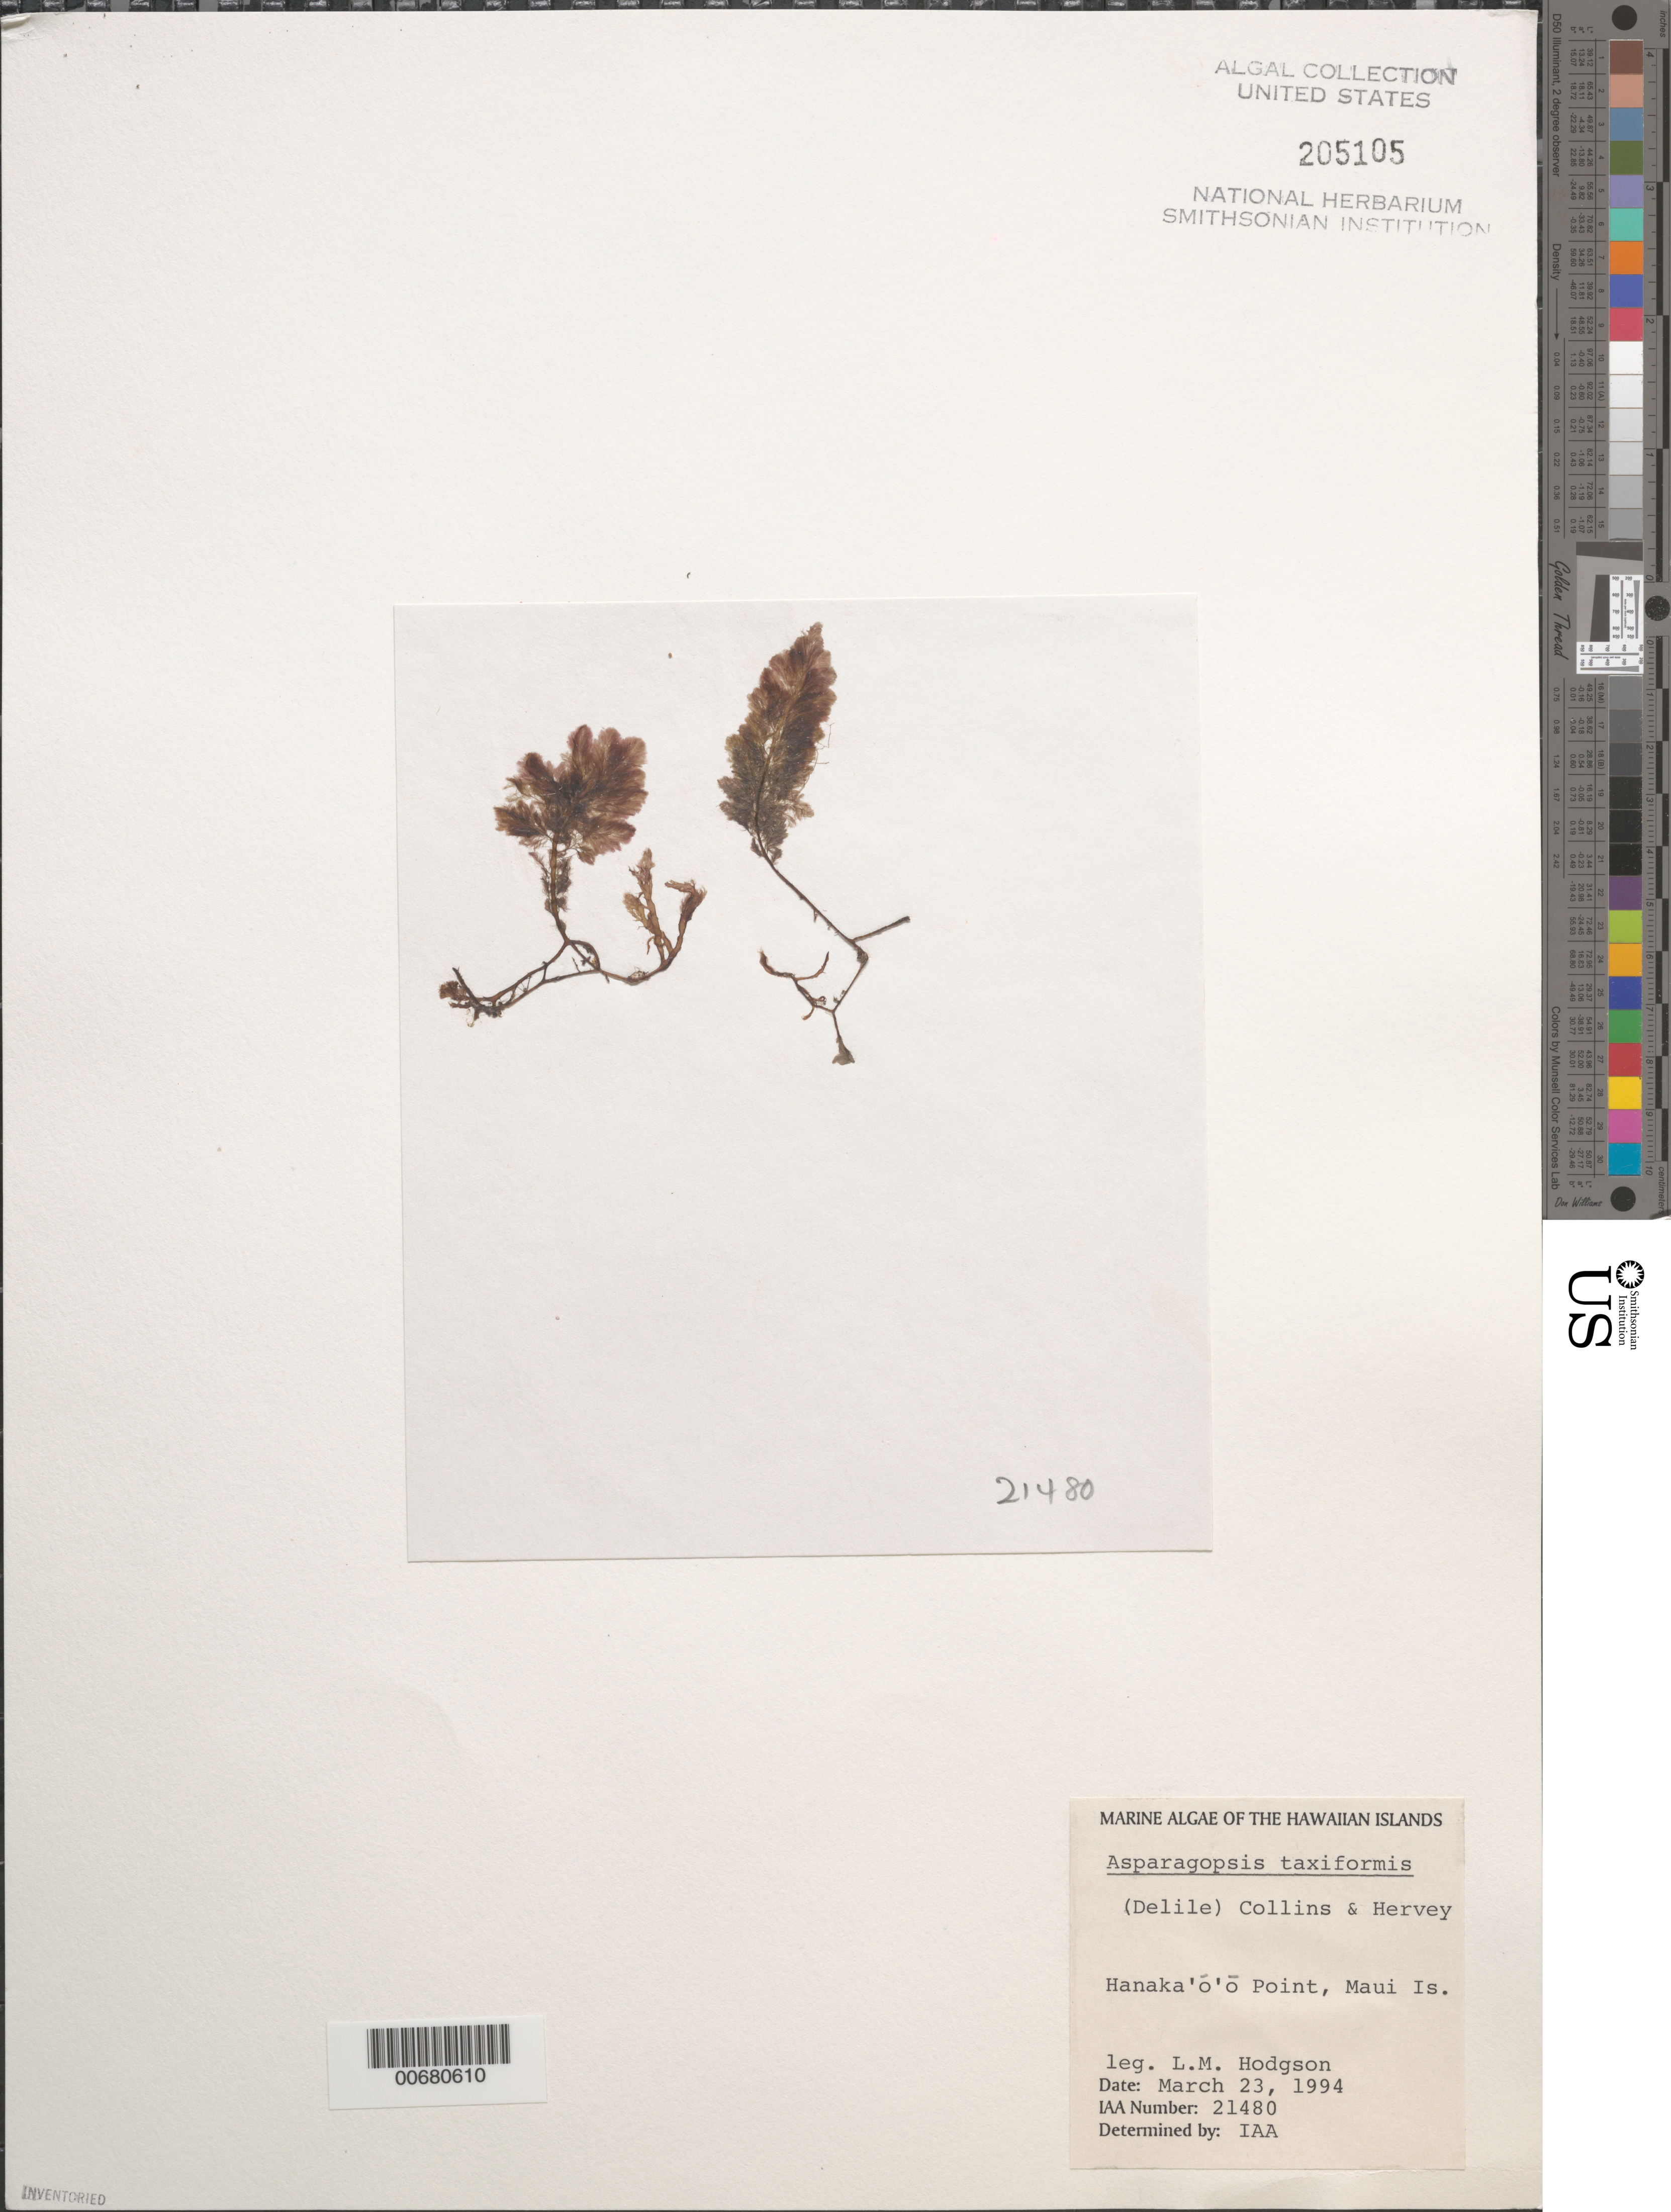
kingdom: Plantae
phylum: Rhodophyta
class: Florideophyceae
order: Bonnemaisoniales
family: Bonnemaisoniaceae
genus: Asparagopsis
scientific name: Asparagopsis taxiformis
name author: (Delile) Trevis.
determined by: Abbott, Isabella A.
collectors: L. M. Hodgson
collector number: IAA 21480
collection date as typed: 23 Mar 1994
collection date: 1994-03-23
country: United States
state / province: Hawaii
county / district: Maui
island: Maui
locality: Hanaka'o'o Point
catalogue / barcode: US 205105